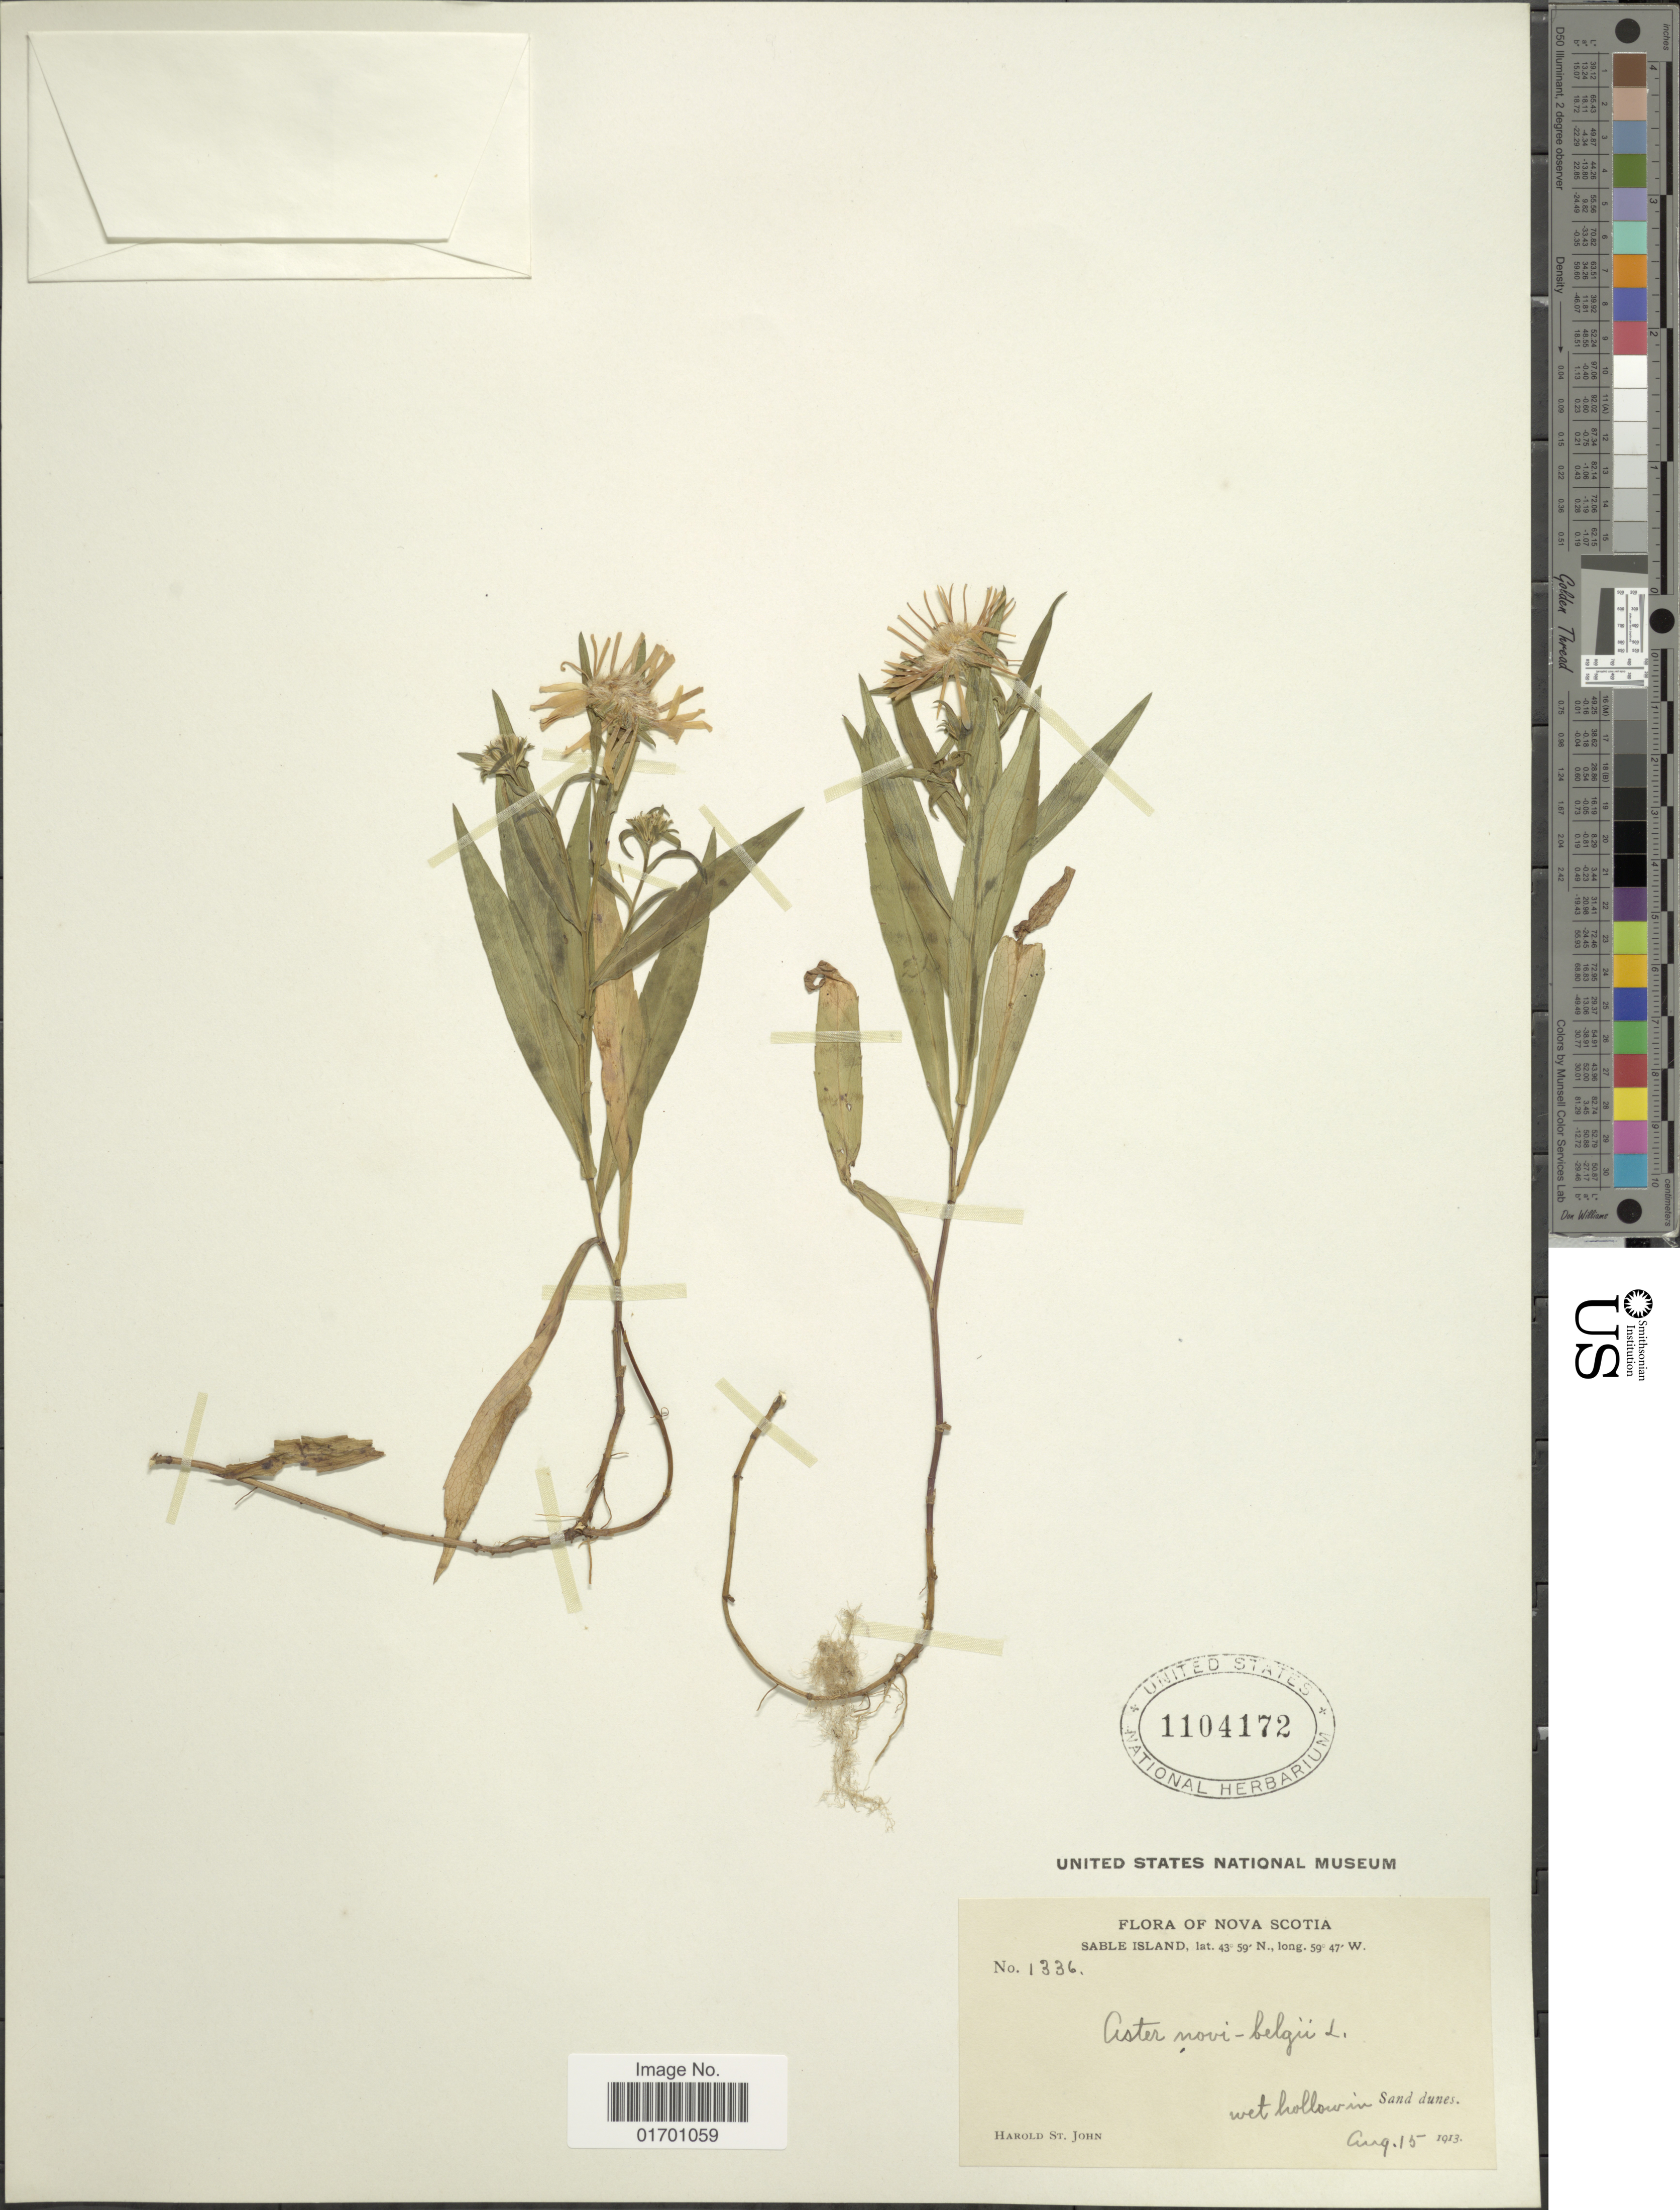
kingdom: Plantae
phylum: Tracheophyta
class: Magnoliopsida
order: Asterales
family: Asteraceae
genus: Symphyotrichum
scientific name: Symphyotrichum novi-belgii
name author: (L.) G.L. Nesom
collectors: H. St. John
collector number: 1336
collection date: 1913-08-15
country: Canada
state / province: Nova Scotia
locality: Nova Scotia. Sable Island.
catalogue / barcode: US 1104172